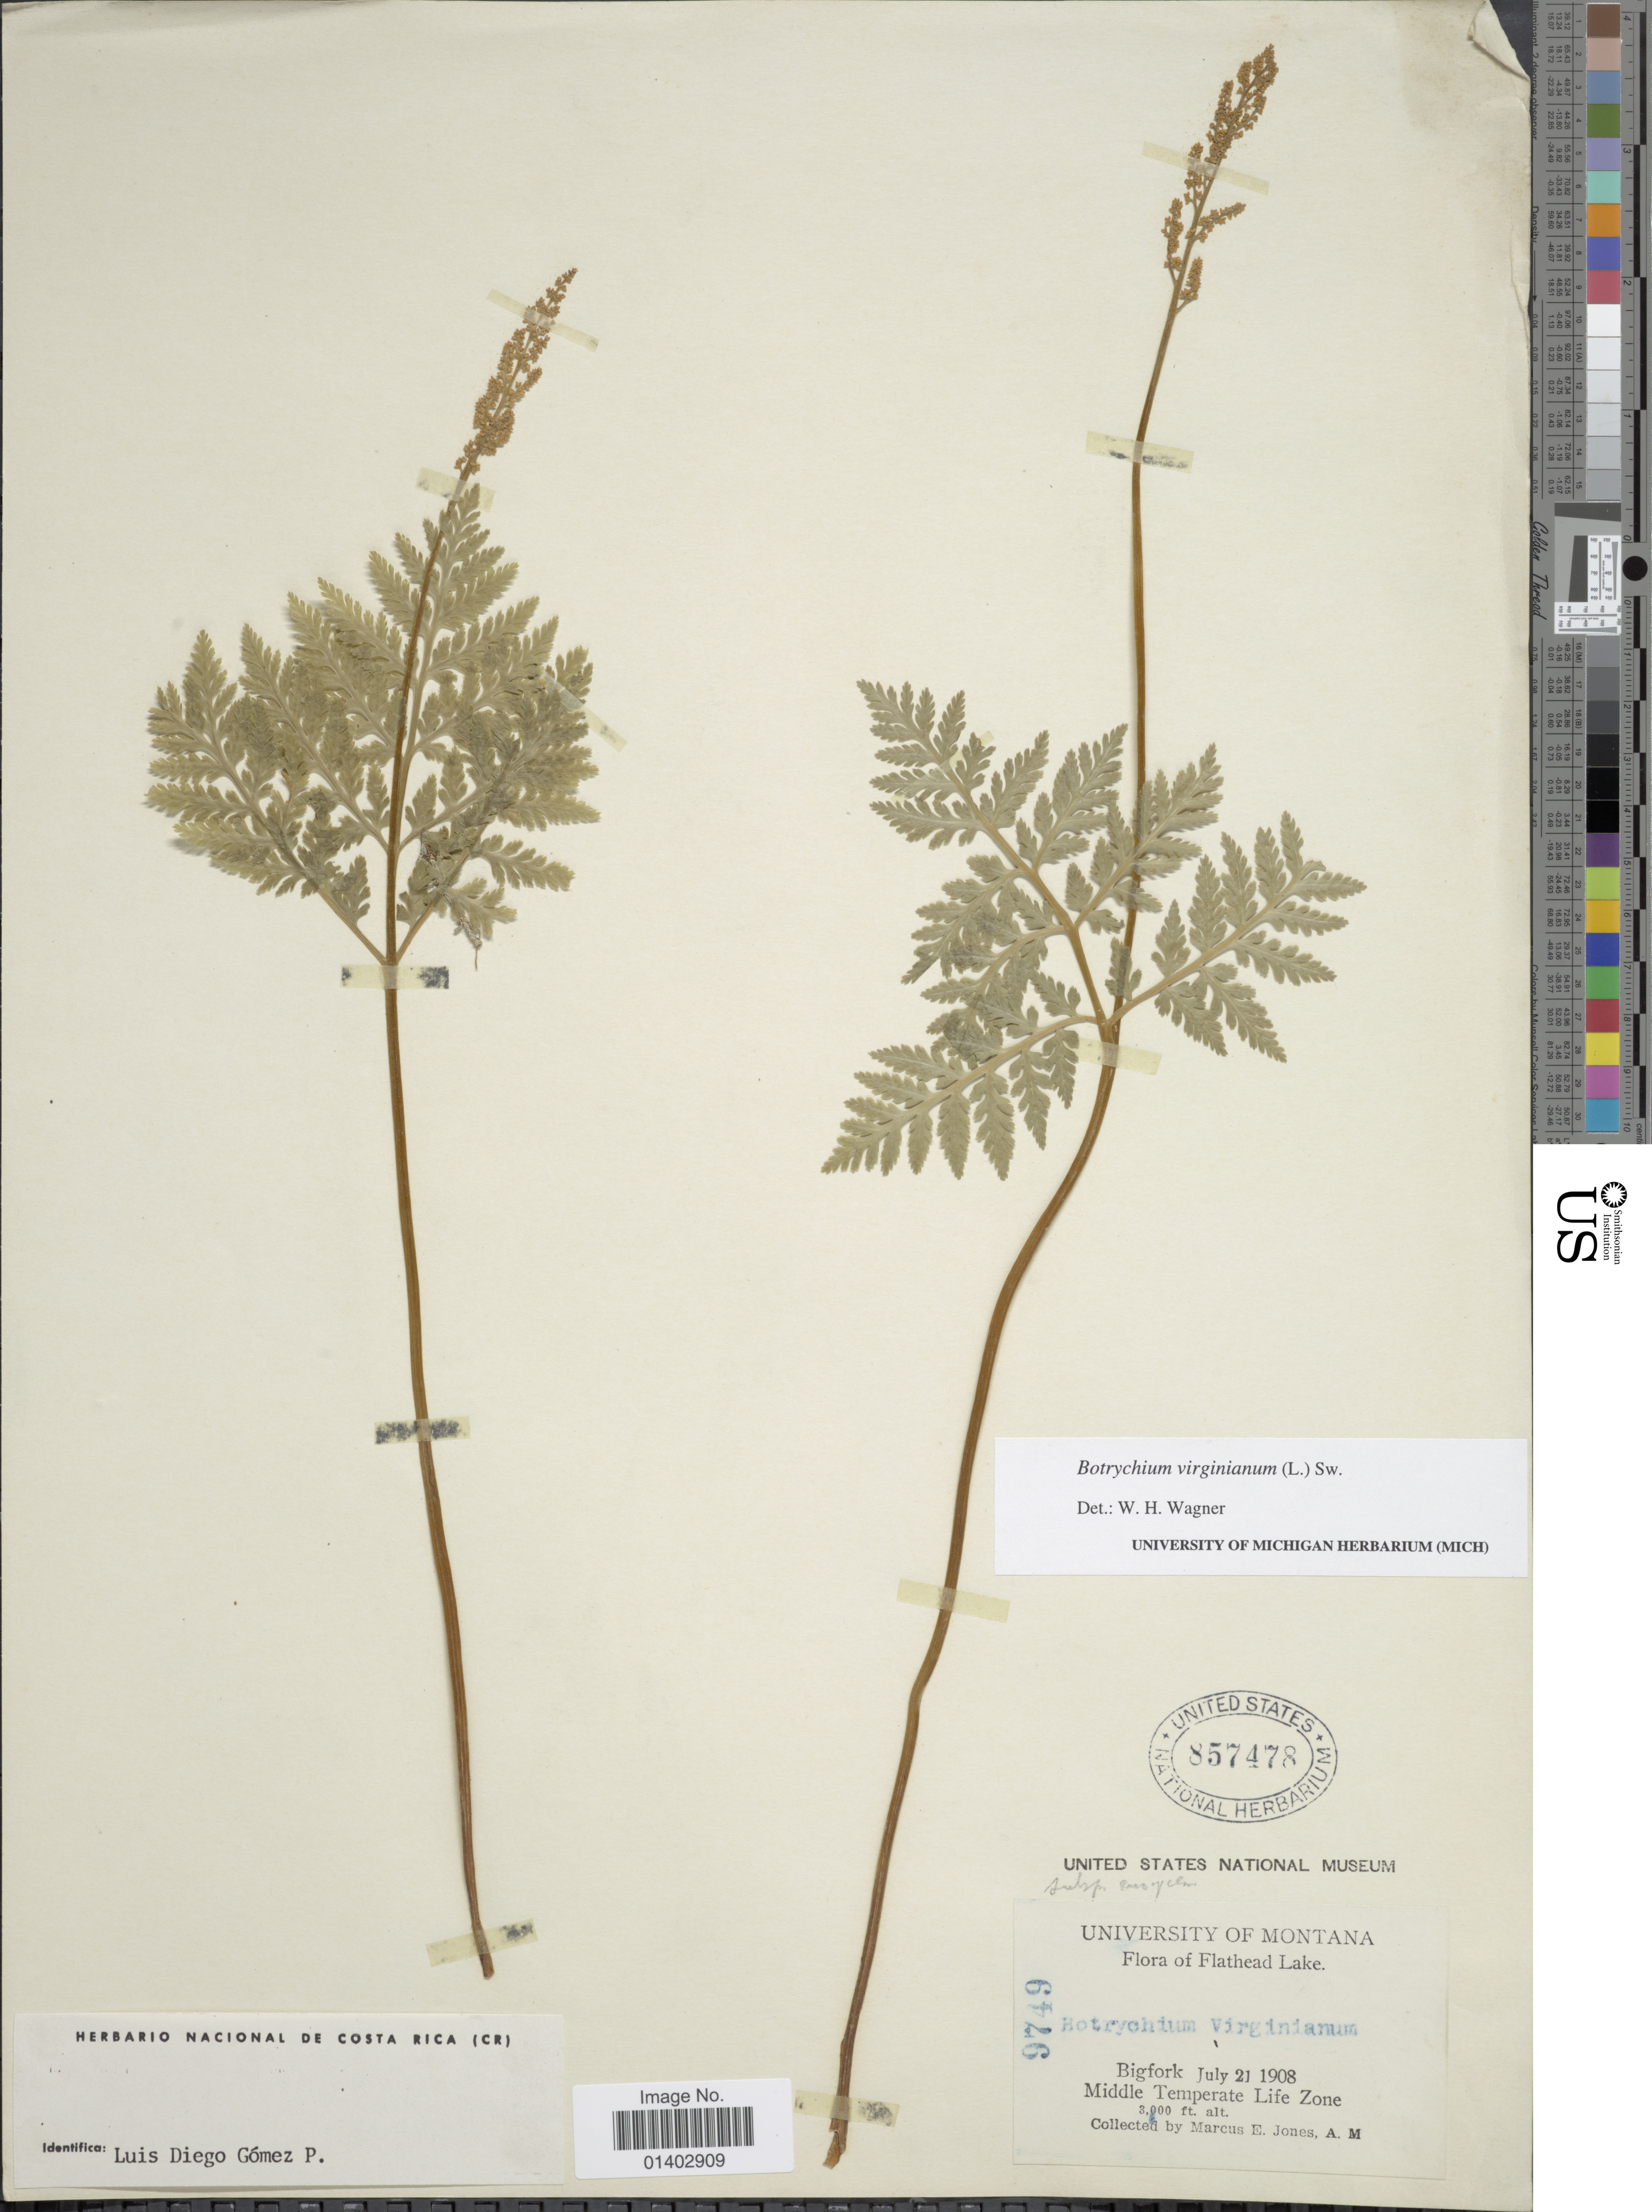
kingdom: Plantae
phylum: Tracheophyta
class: Polypodiopsida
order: Ophioglossales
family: Ophioglossaceae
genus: Botrychium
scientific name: Botrychium virginianum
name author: (L.) Sw.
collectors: M. E. Jones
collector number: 9749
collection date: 1908-07-21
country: United States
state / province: Montana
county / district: Flathead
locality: Flathead Lake, Bigfork, Middle Temperate Life Zone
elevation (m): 914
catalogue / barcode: US 857478